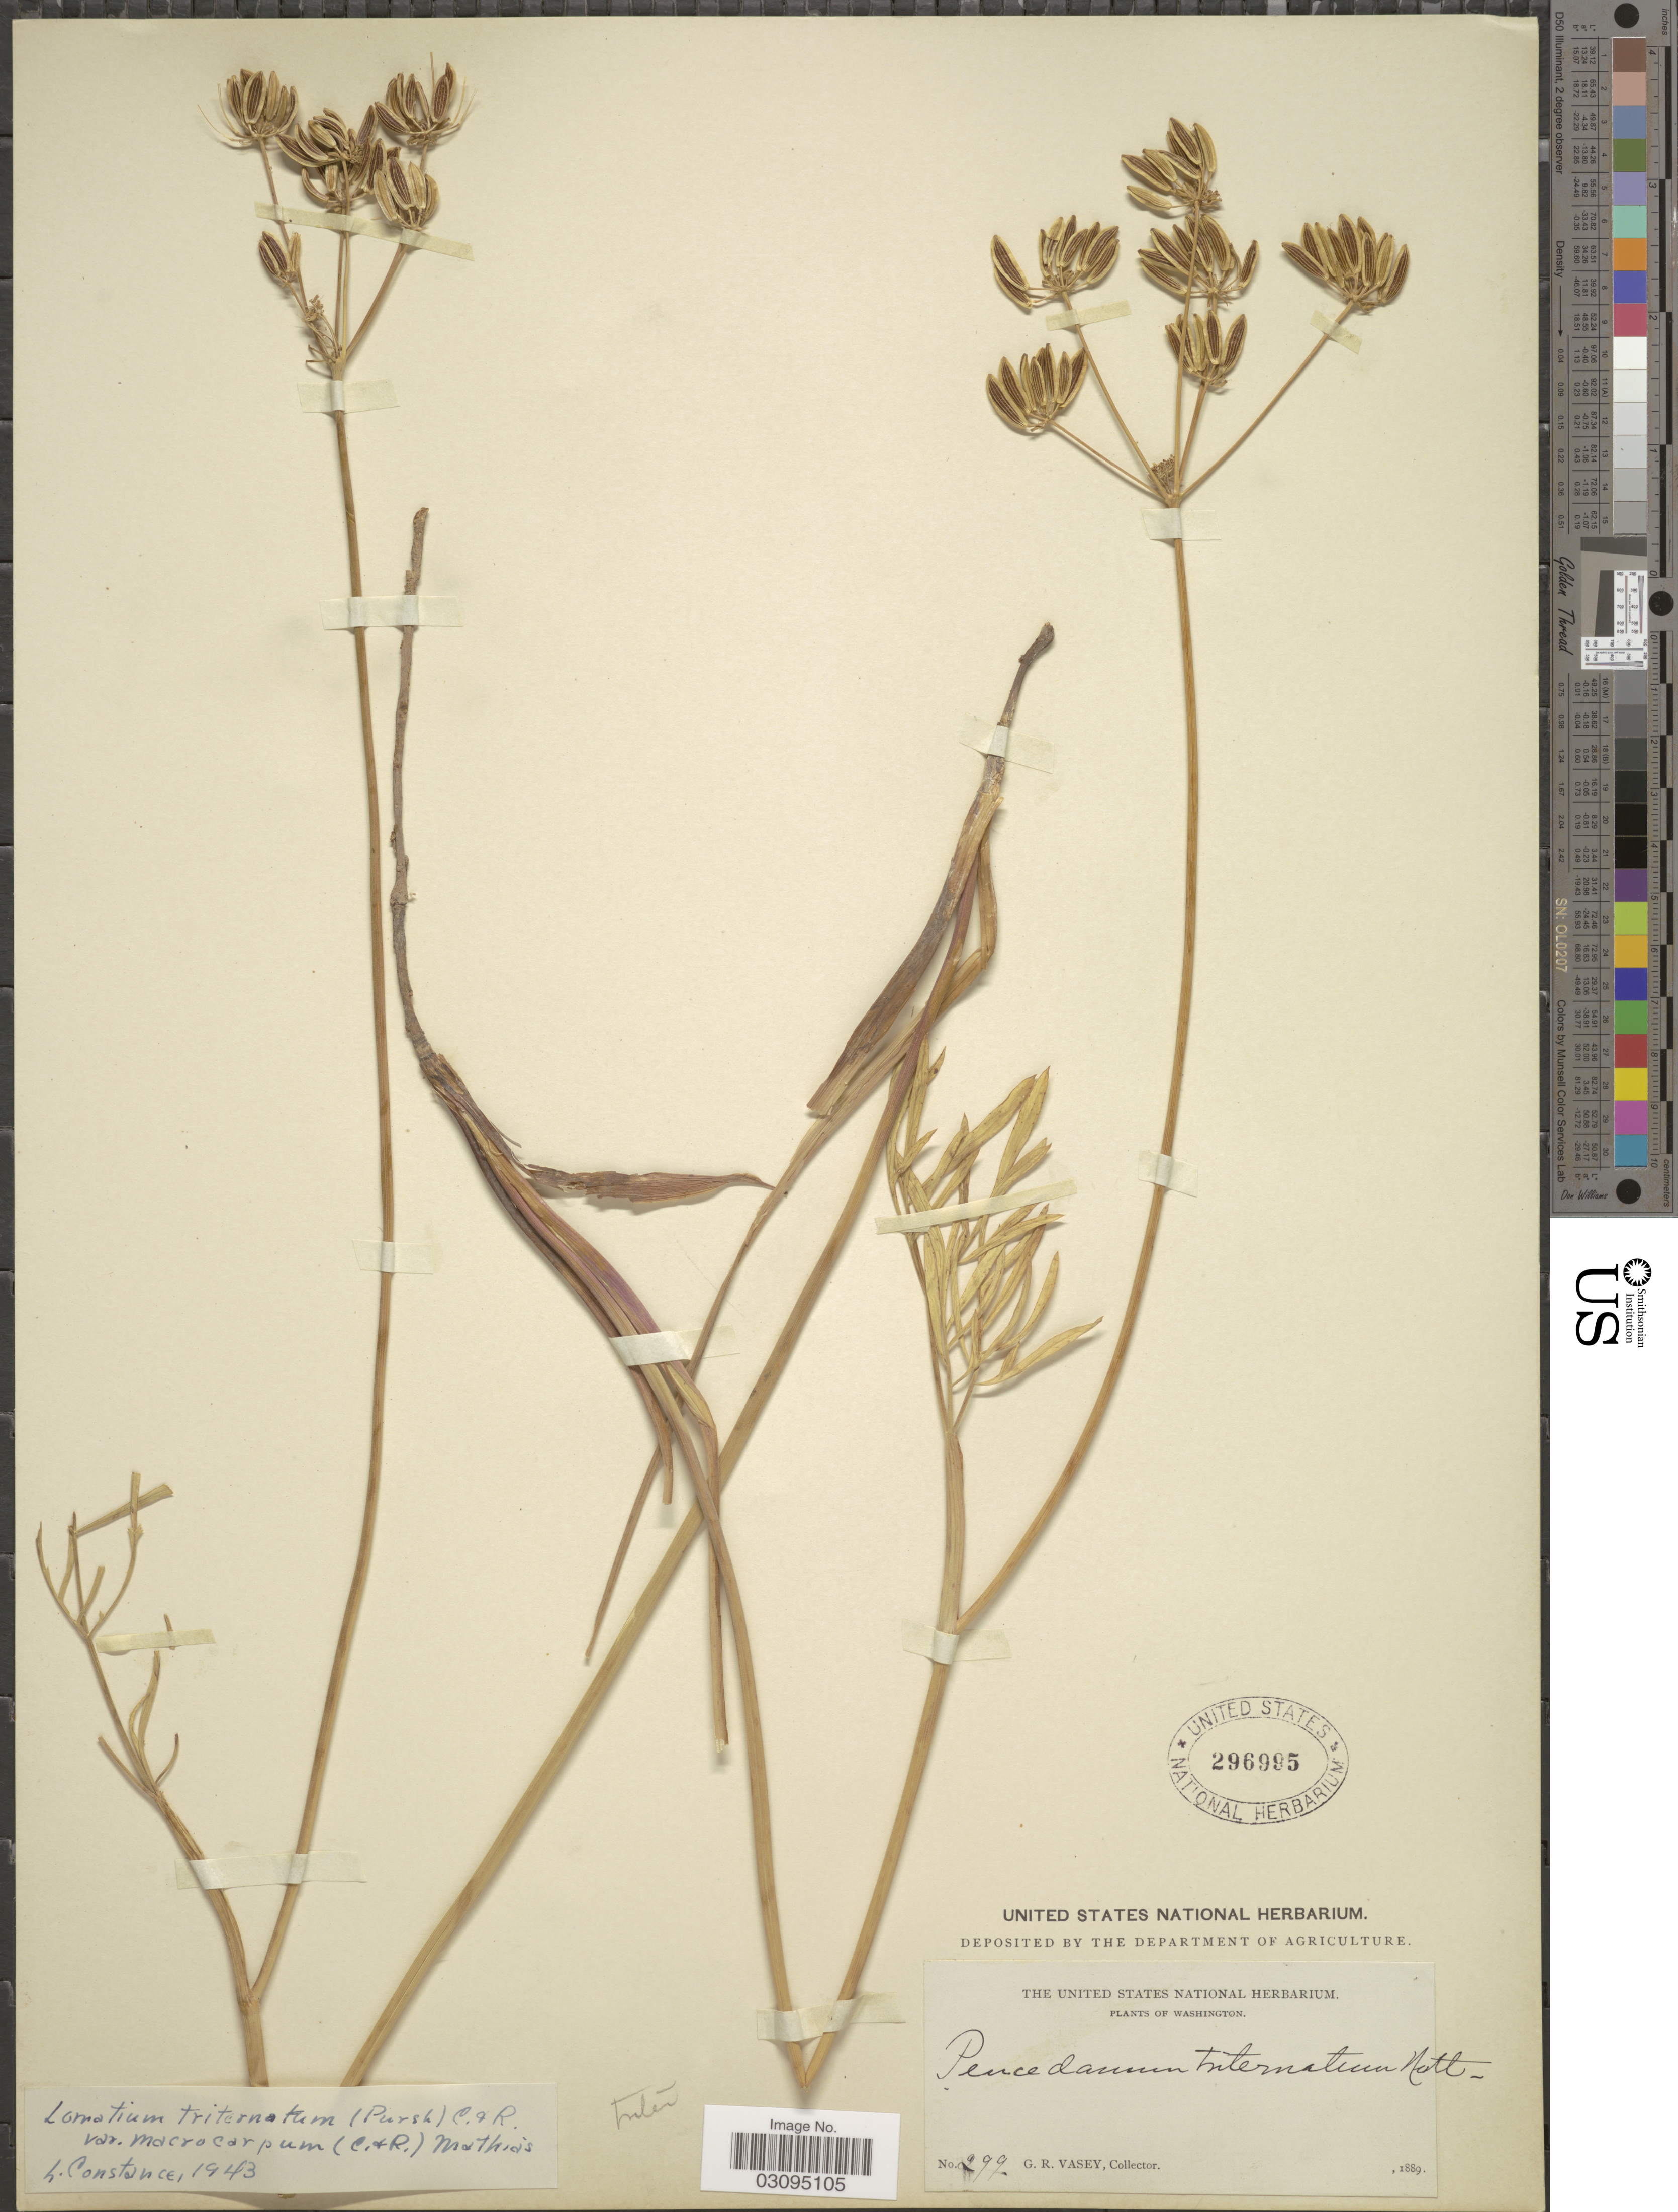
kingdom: Plantae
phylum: Tracheophyta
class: Magnoliopsida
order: Apiales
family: Apiaceae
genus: Lomatium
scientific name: Lomatium triternatum var. macrocarpum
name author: (J.M. Coult. & Rose) Mathias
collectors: G. R. Vasey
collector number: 299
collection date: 1889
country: United States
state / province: Washington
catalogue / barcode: US 296995